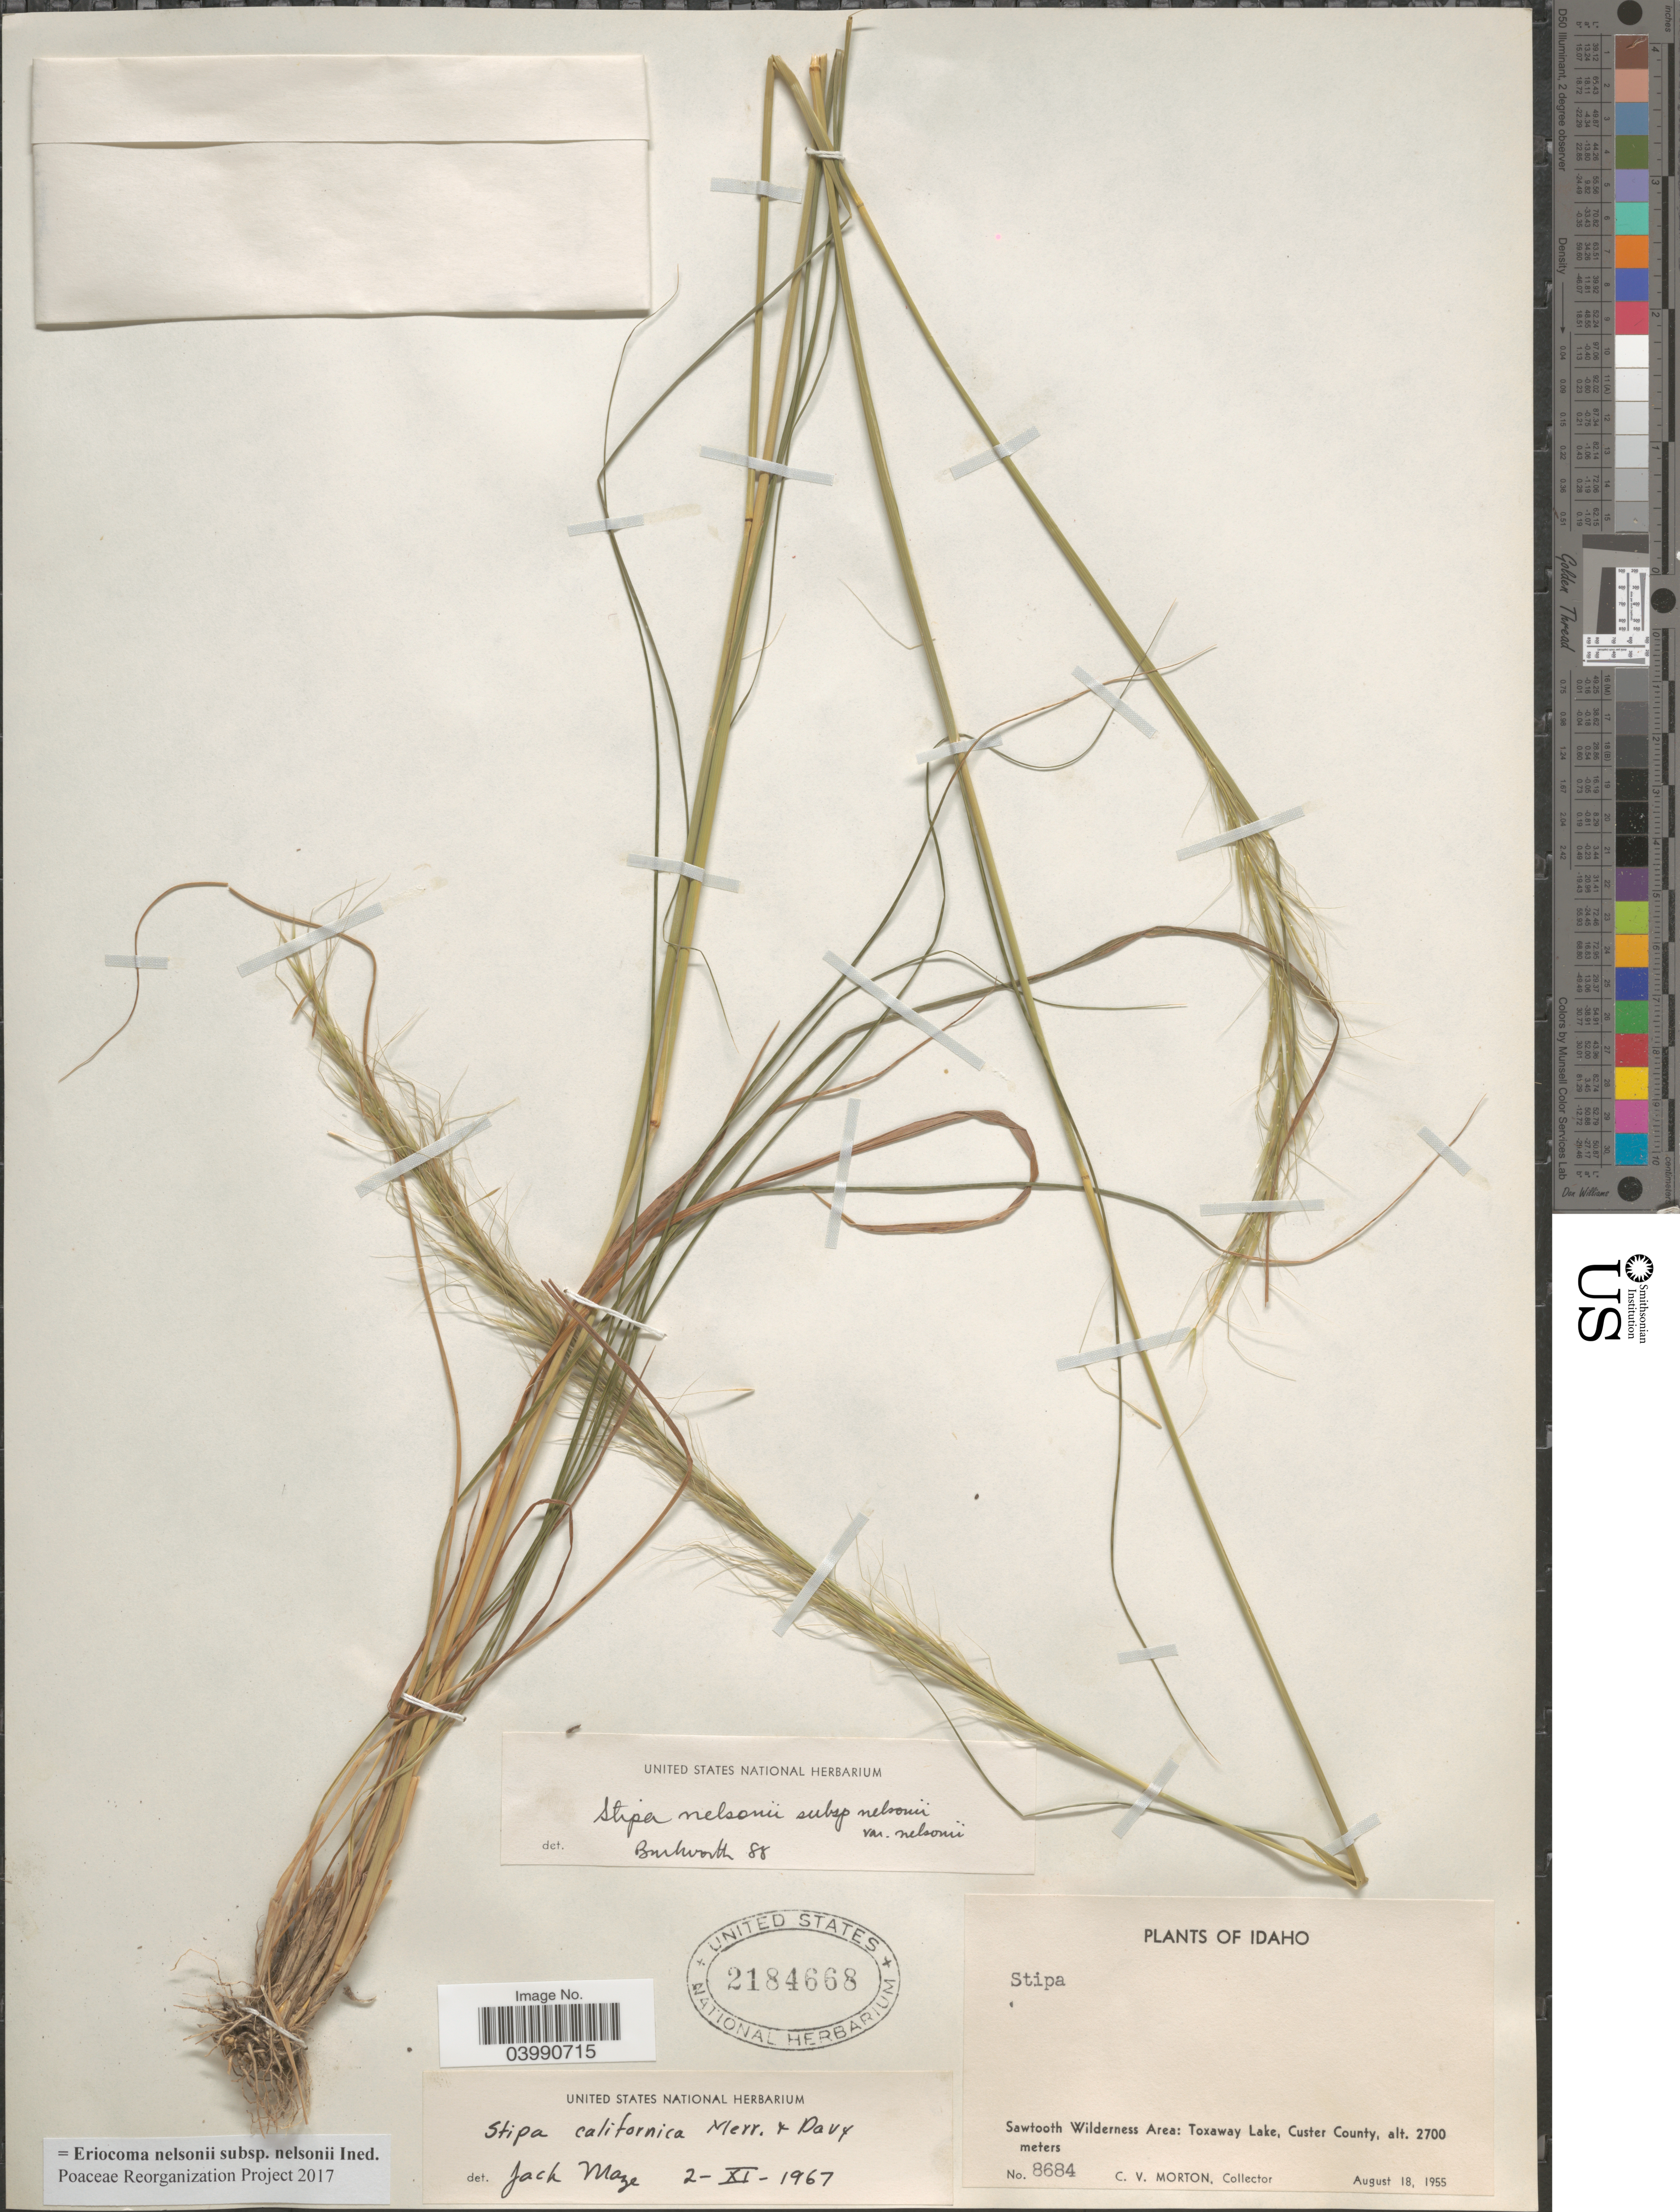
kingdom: Plantae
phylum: Tracheophyta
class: Liliopsida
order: Poales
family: Poaceae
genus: Eriocoma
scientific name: Eriocoma nelsonii subsp. nelsonii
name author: (Scribn.) Romasch.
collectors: C. V. Morton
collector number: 8684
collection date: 1955-08-18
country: United States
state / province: Idaho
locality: Sawtooth Wilderness Area: Toxaway Lake, Custer County.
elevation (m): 2700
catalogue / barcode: US 2184668